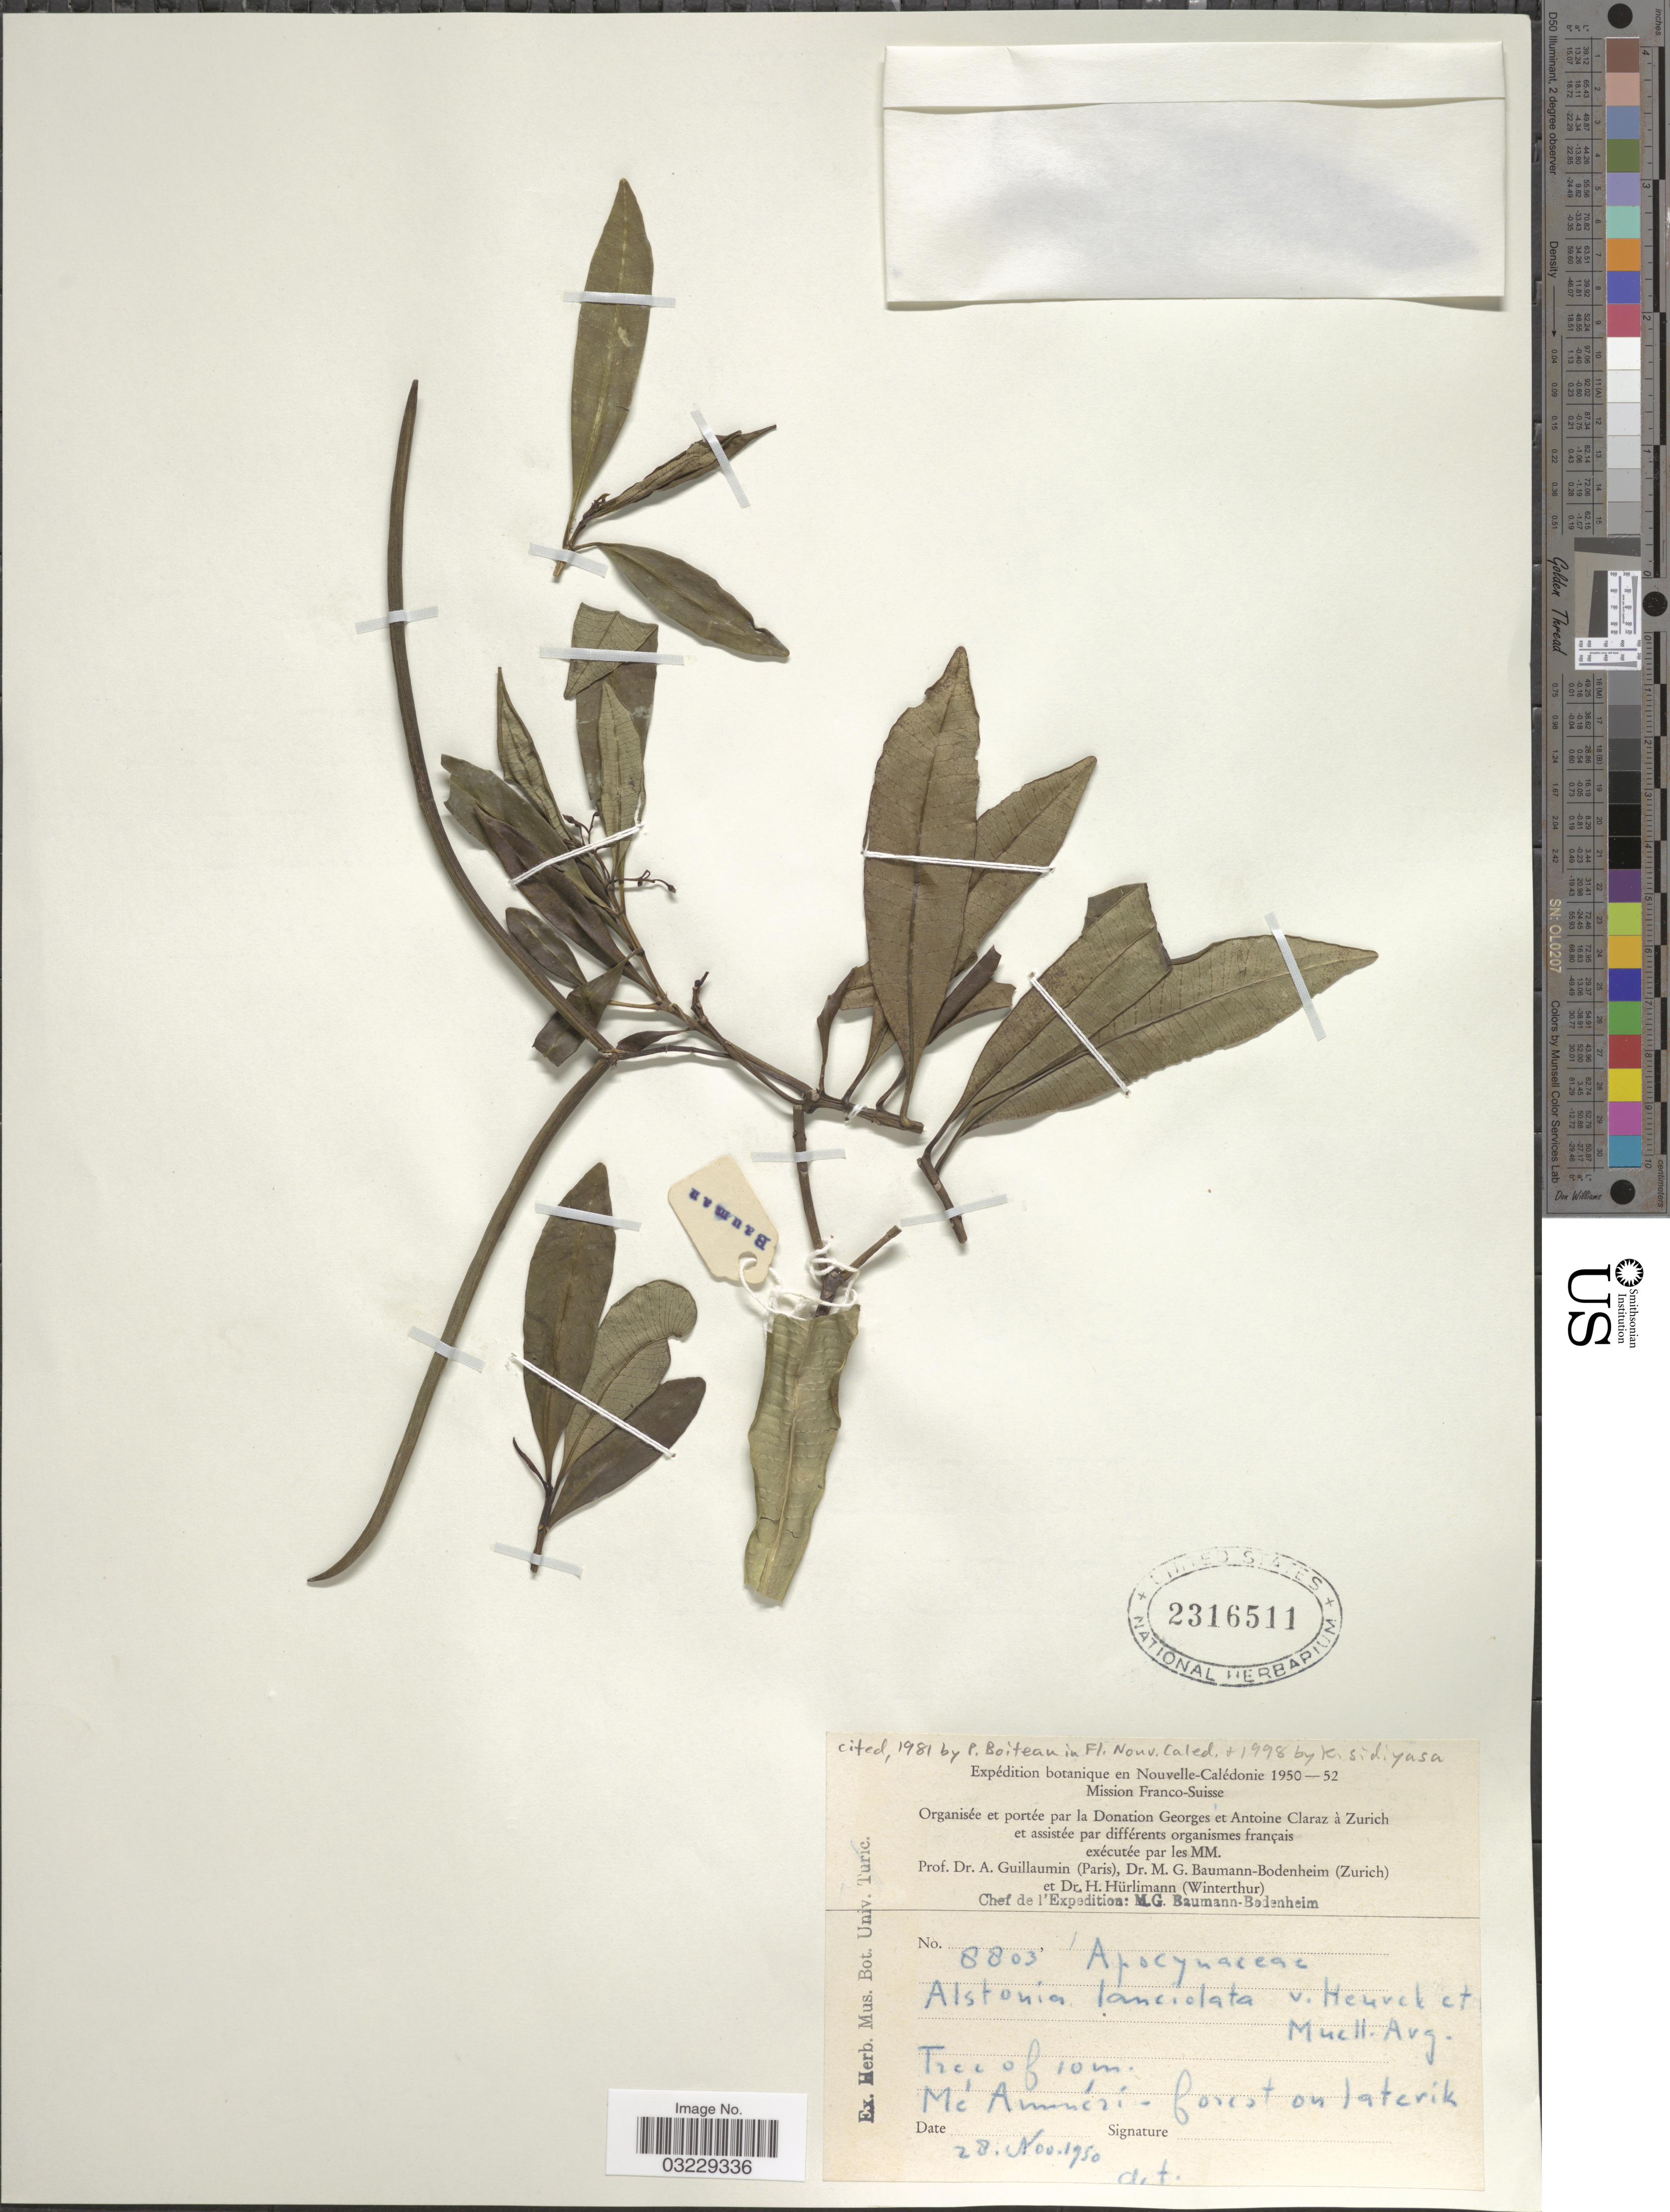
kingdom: Plantae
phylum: Tracheophyta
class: Magnoliopsida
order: Gentianales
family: Apocynaceae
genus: Alstonia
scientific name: Alstonia lanceolata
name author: Van Heurck & Müll. Arg.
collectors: M. G. Baumann-Bodenheim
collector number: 8803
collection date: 1950-11-28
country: New Caledonia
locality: Mé Amméri.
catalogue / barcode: US 2316511